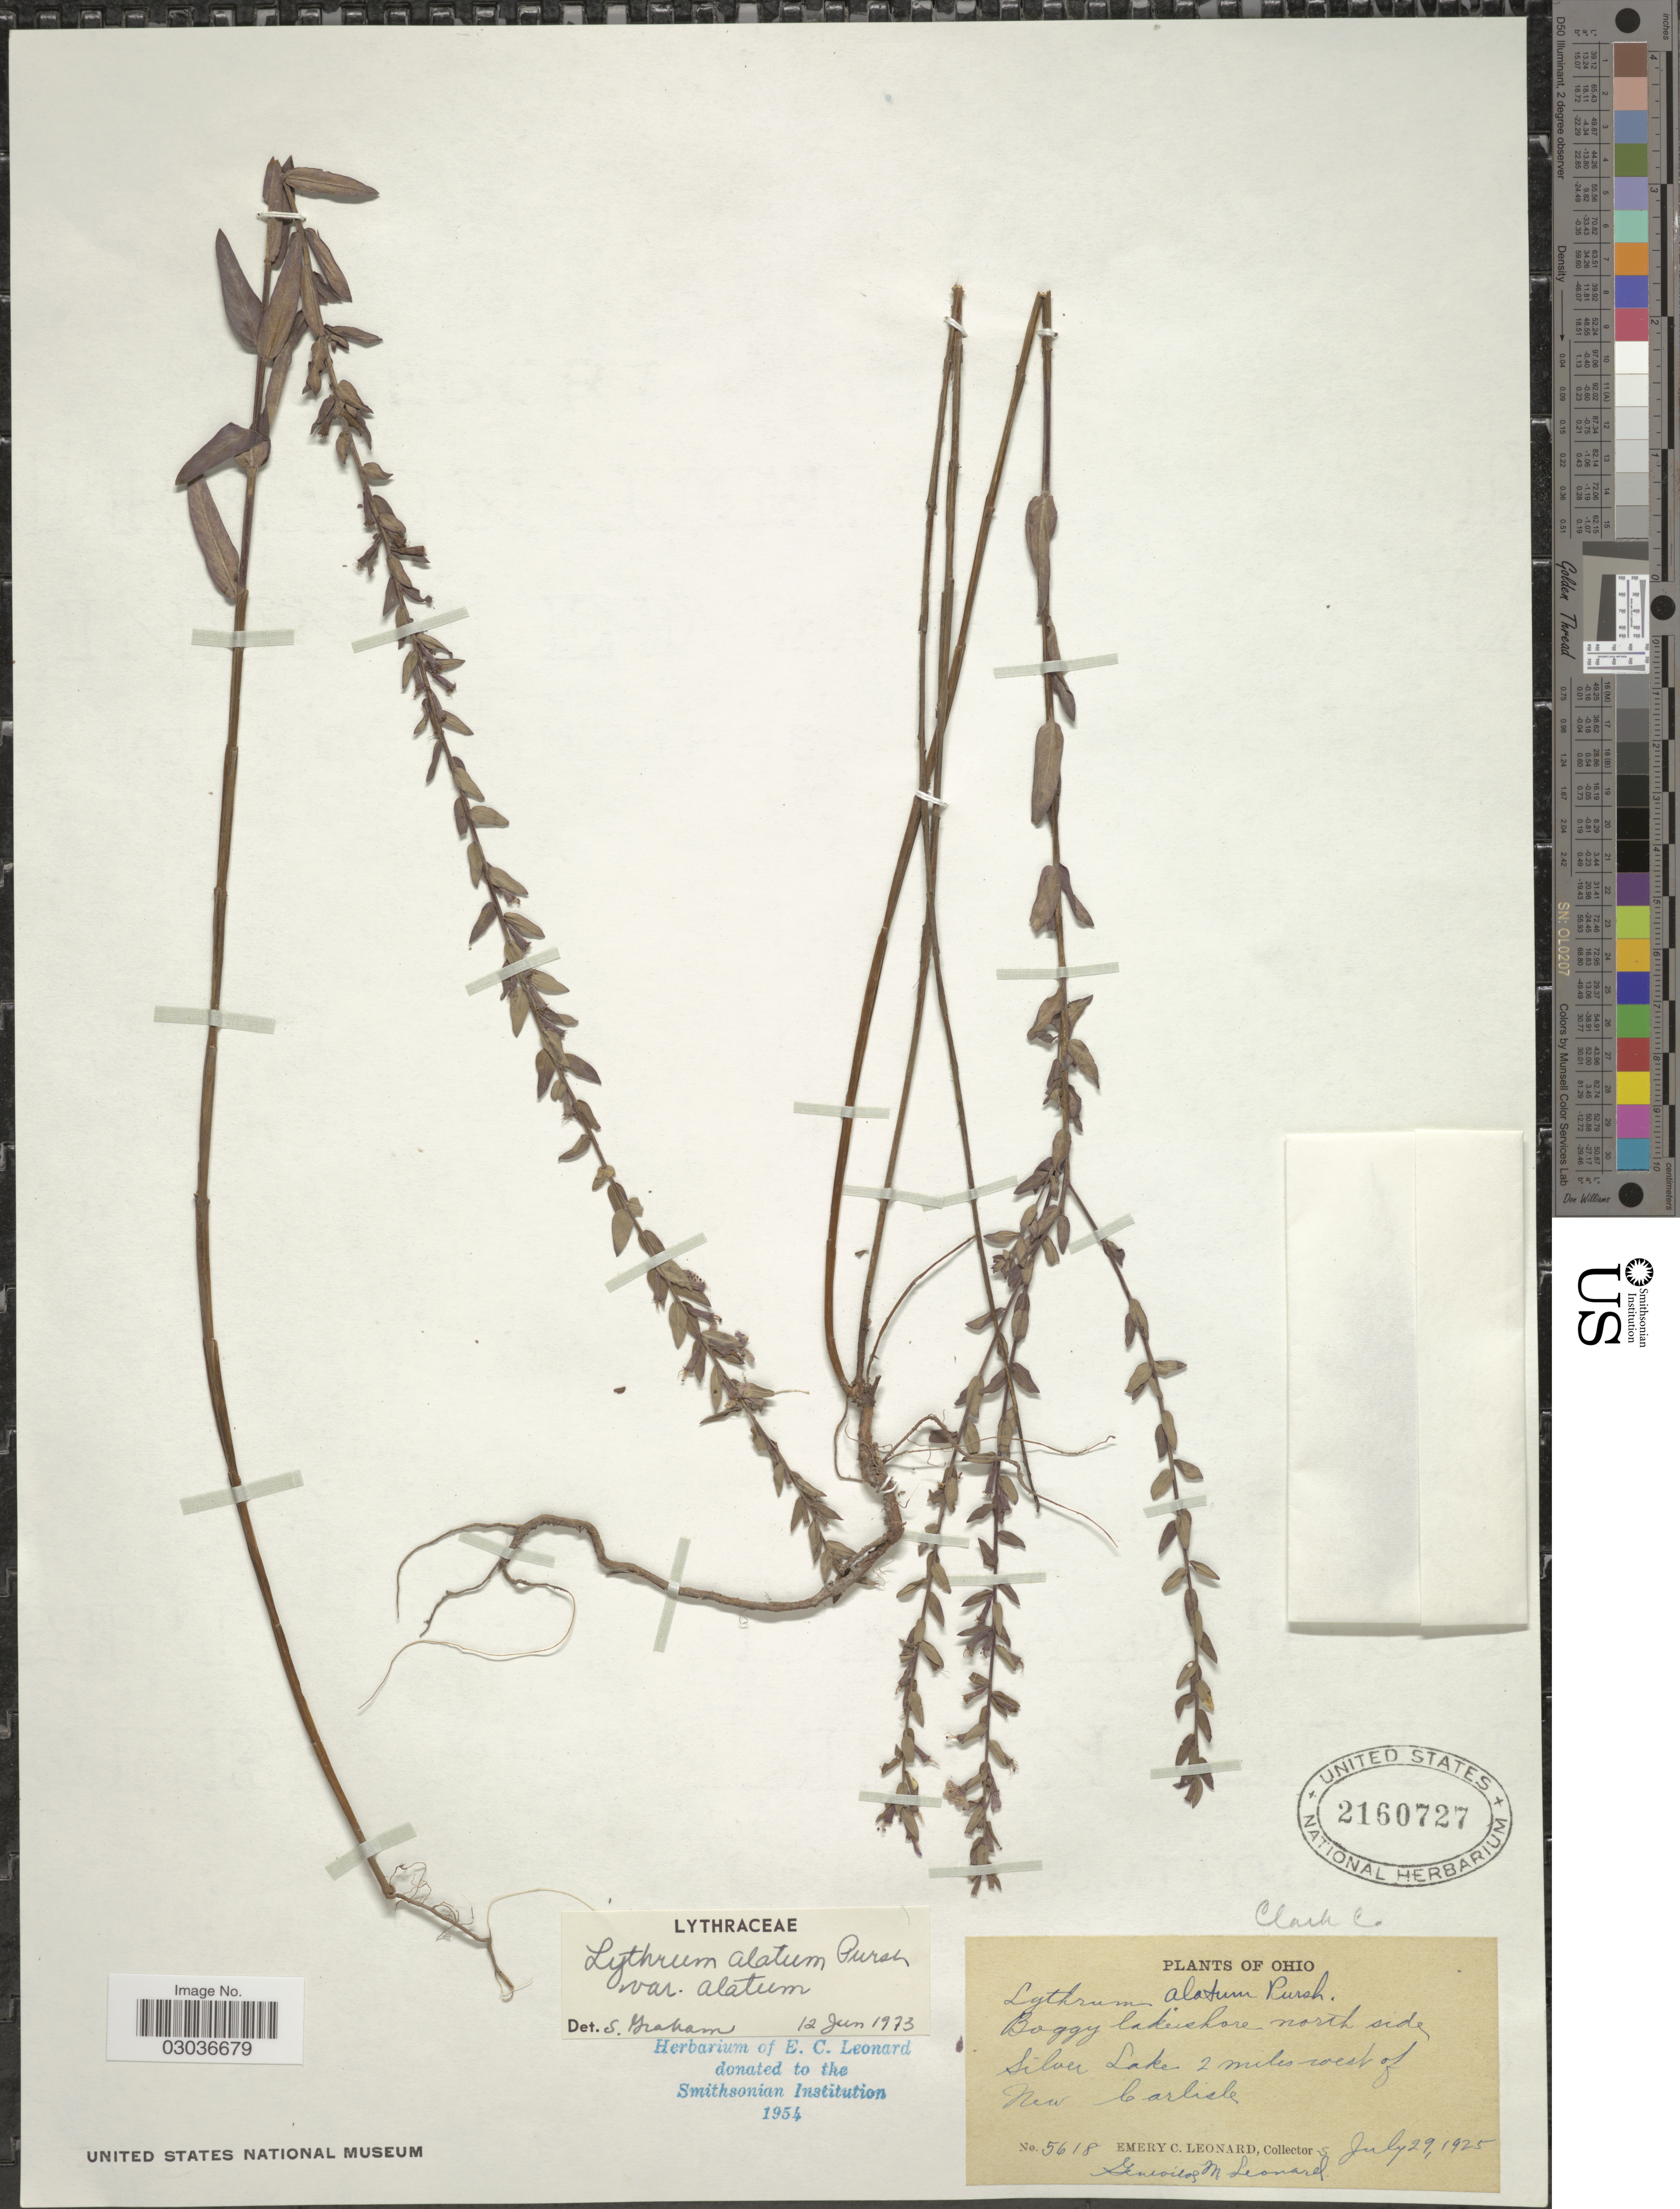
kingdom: Plantae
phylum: Tracheophyta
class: Magnoliopsida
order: Myrtales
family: Lythraceae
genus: Lythrum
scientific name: Lythrum alatum var. alatum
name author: Pursh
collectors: E. C. Leonard & G. M. Leonard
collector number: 5618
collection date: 1925-07-29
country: United States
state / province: Ohio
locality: Clark Co. Boggy lakeshore north side Silver Lake 2 miles west of New Carlisle.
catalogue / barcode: US 2160727